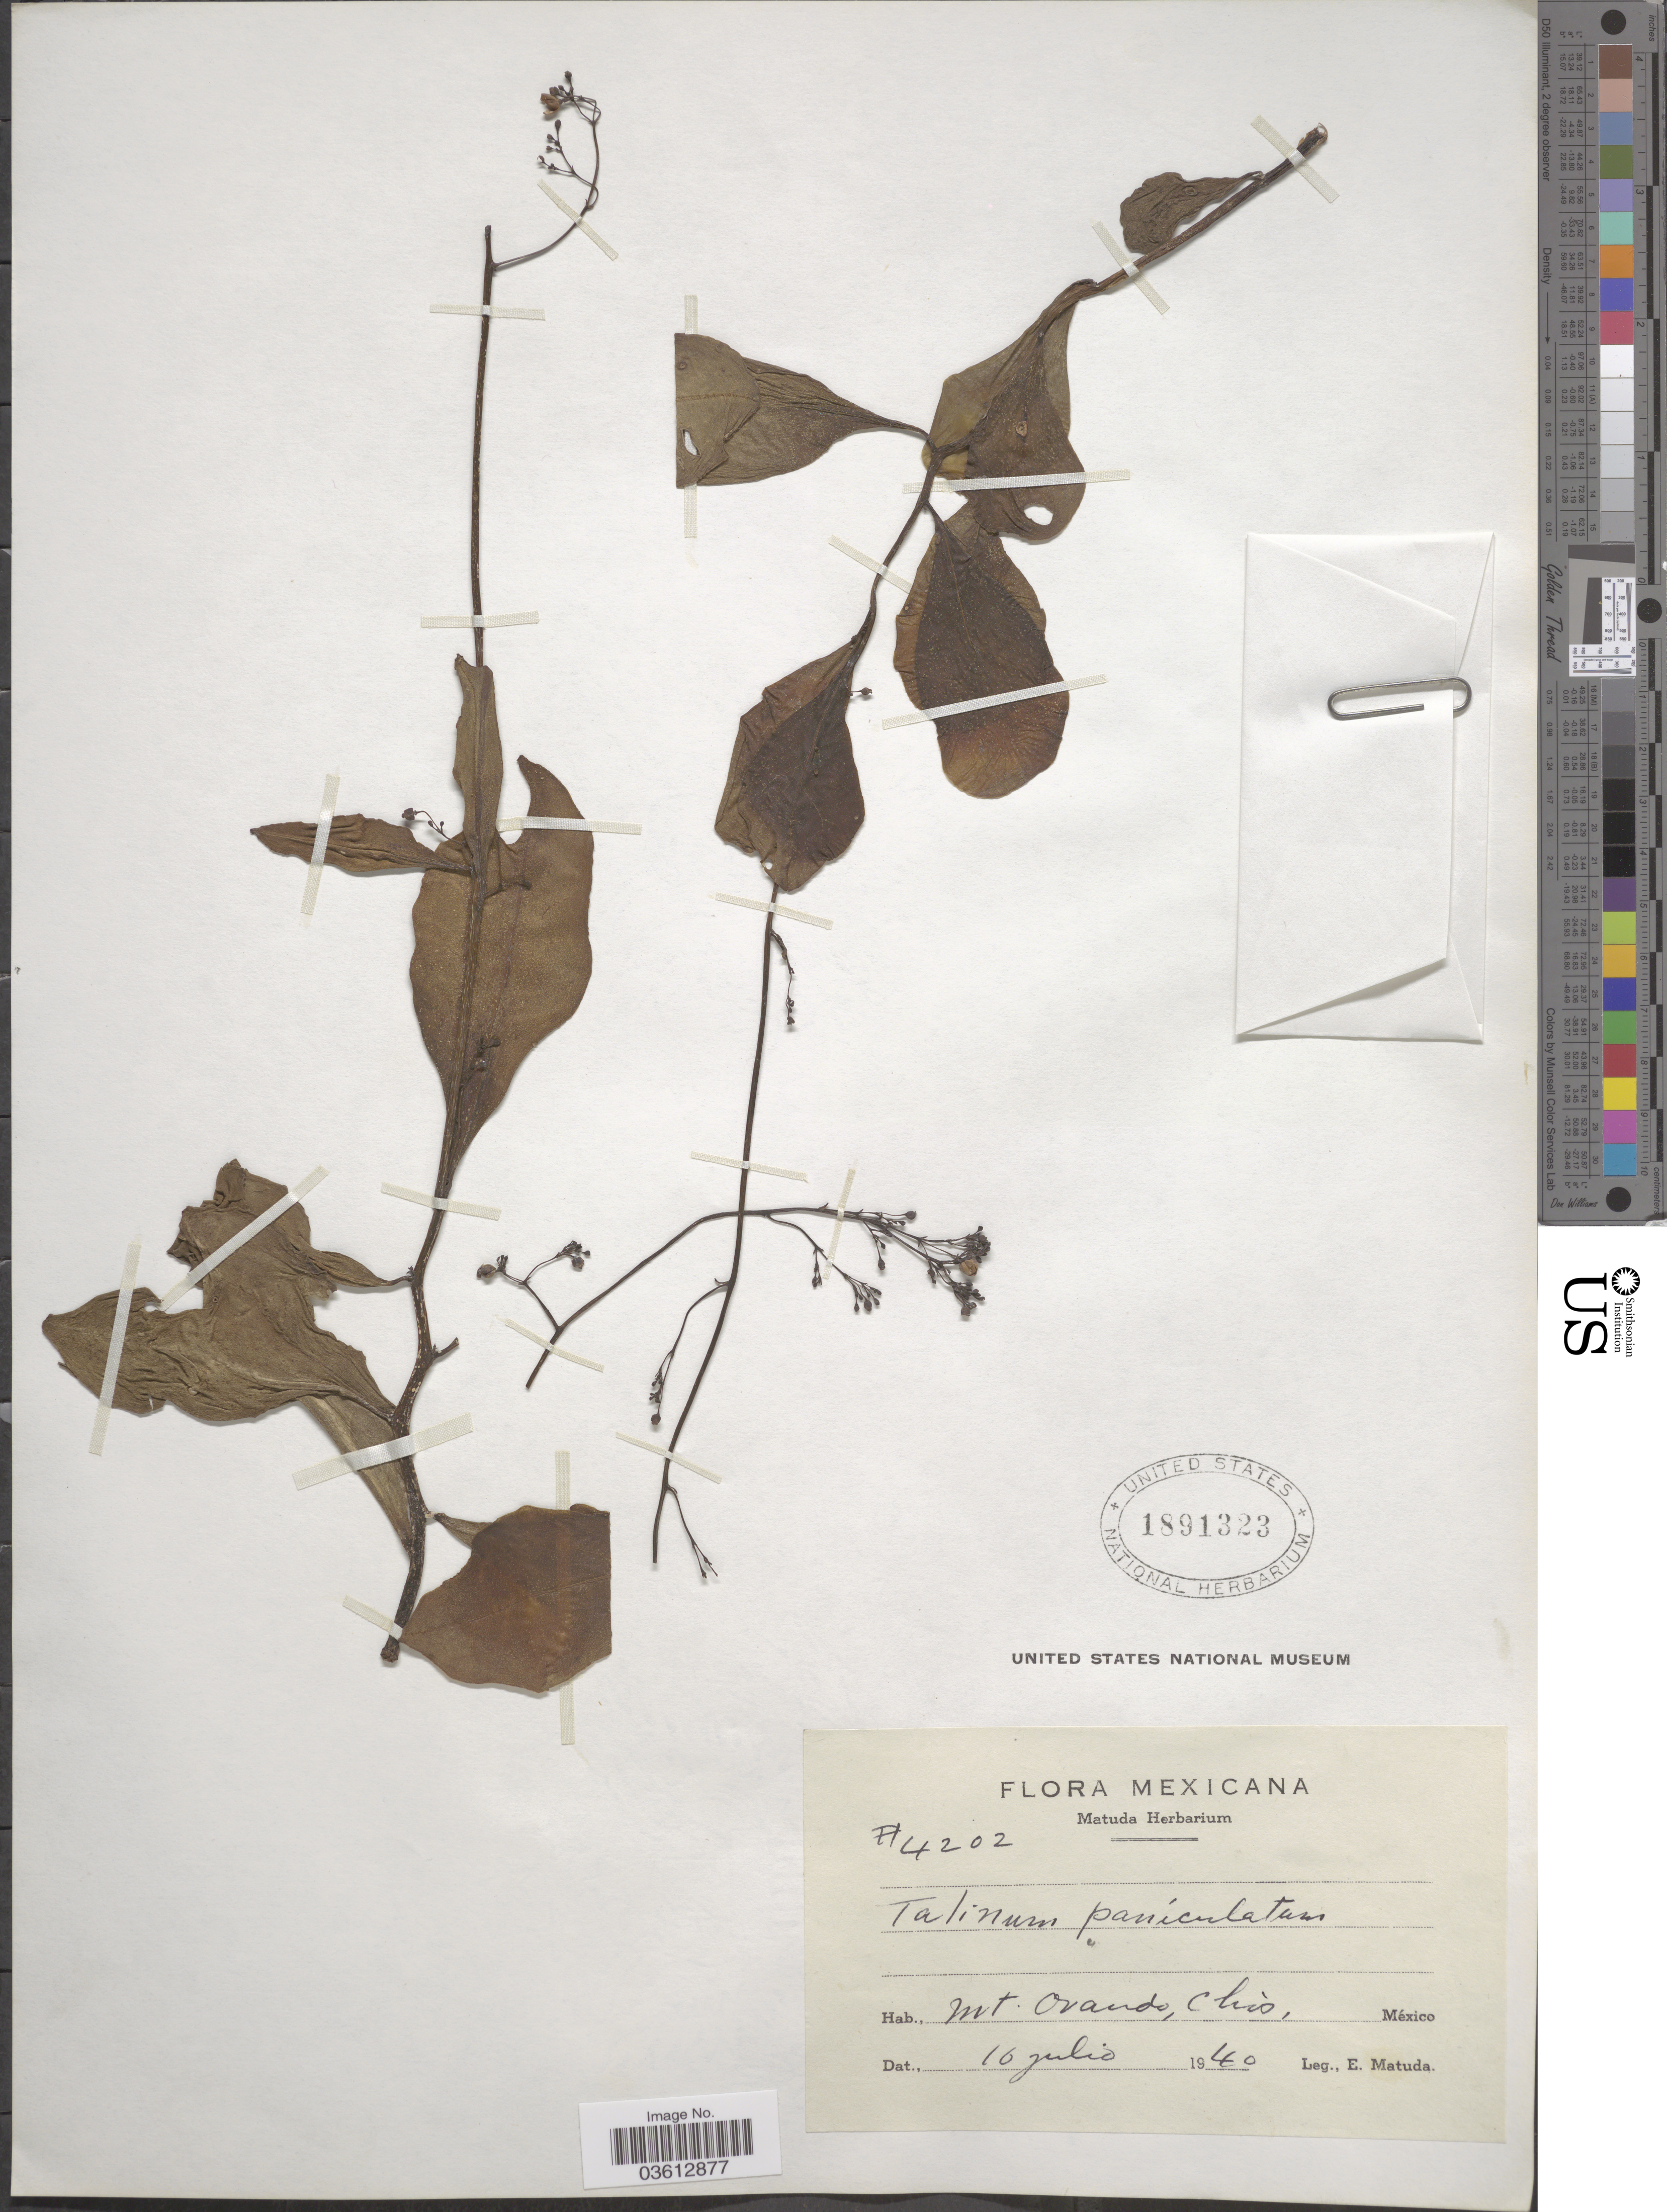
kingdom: Plantae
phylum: Tracheophyta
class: Magnoliopsida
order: Caryophyllales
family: Talinaceae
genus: Talinum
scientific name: Talinum paniculatum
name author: (Jacq.) Gaertn.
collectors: E. Matuda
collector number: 4202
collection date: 1940-07-16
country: Mexico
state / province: Chiapas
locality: Mt. Ovando.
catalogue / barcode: US 1891323